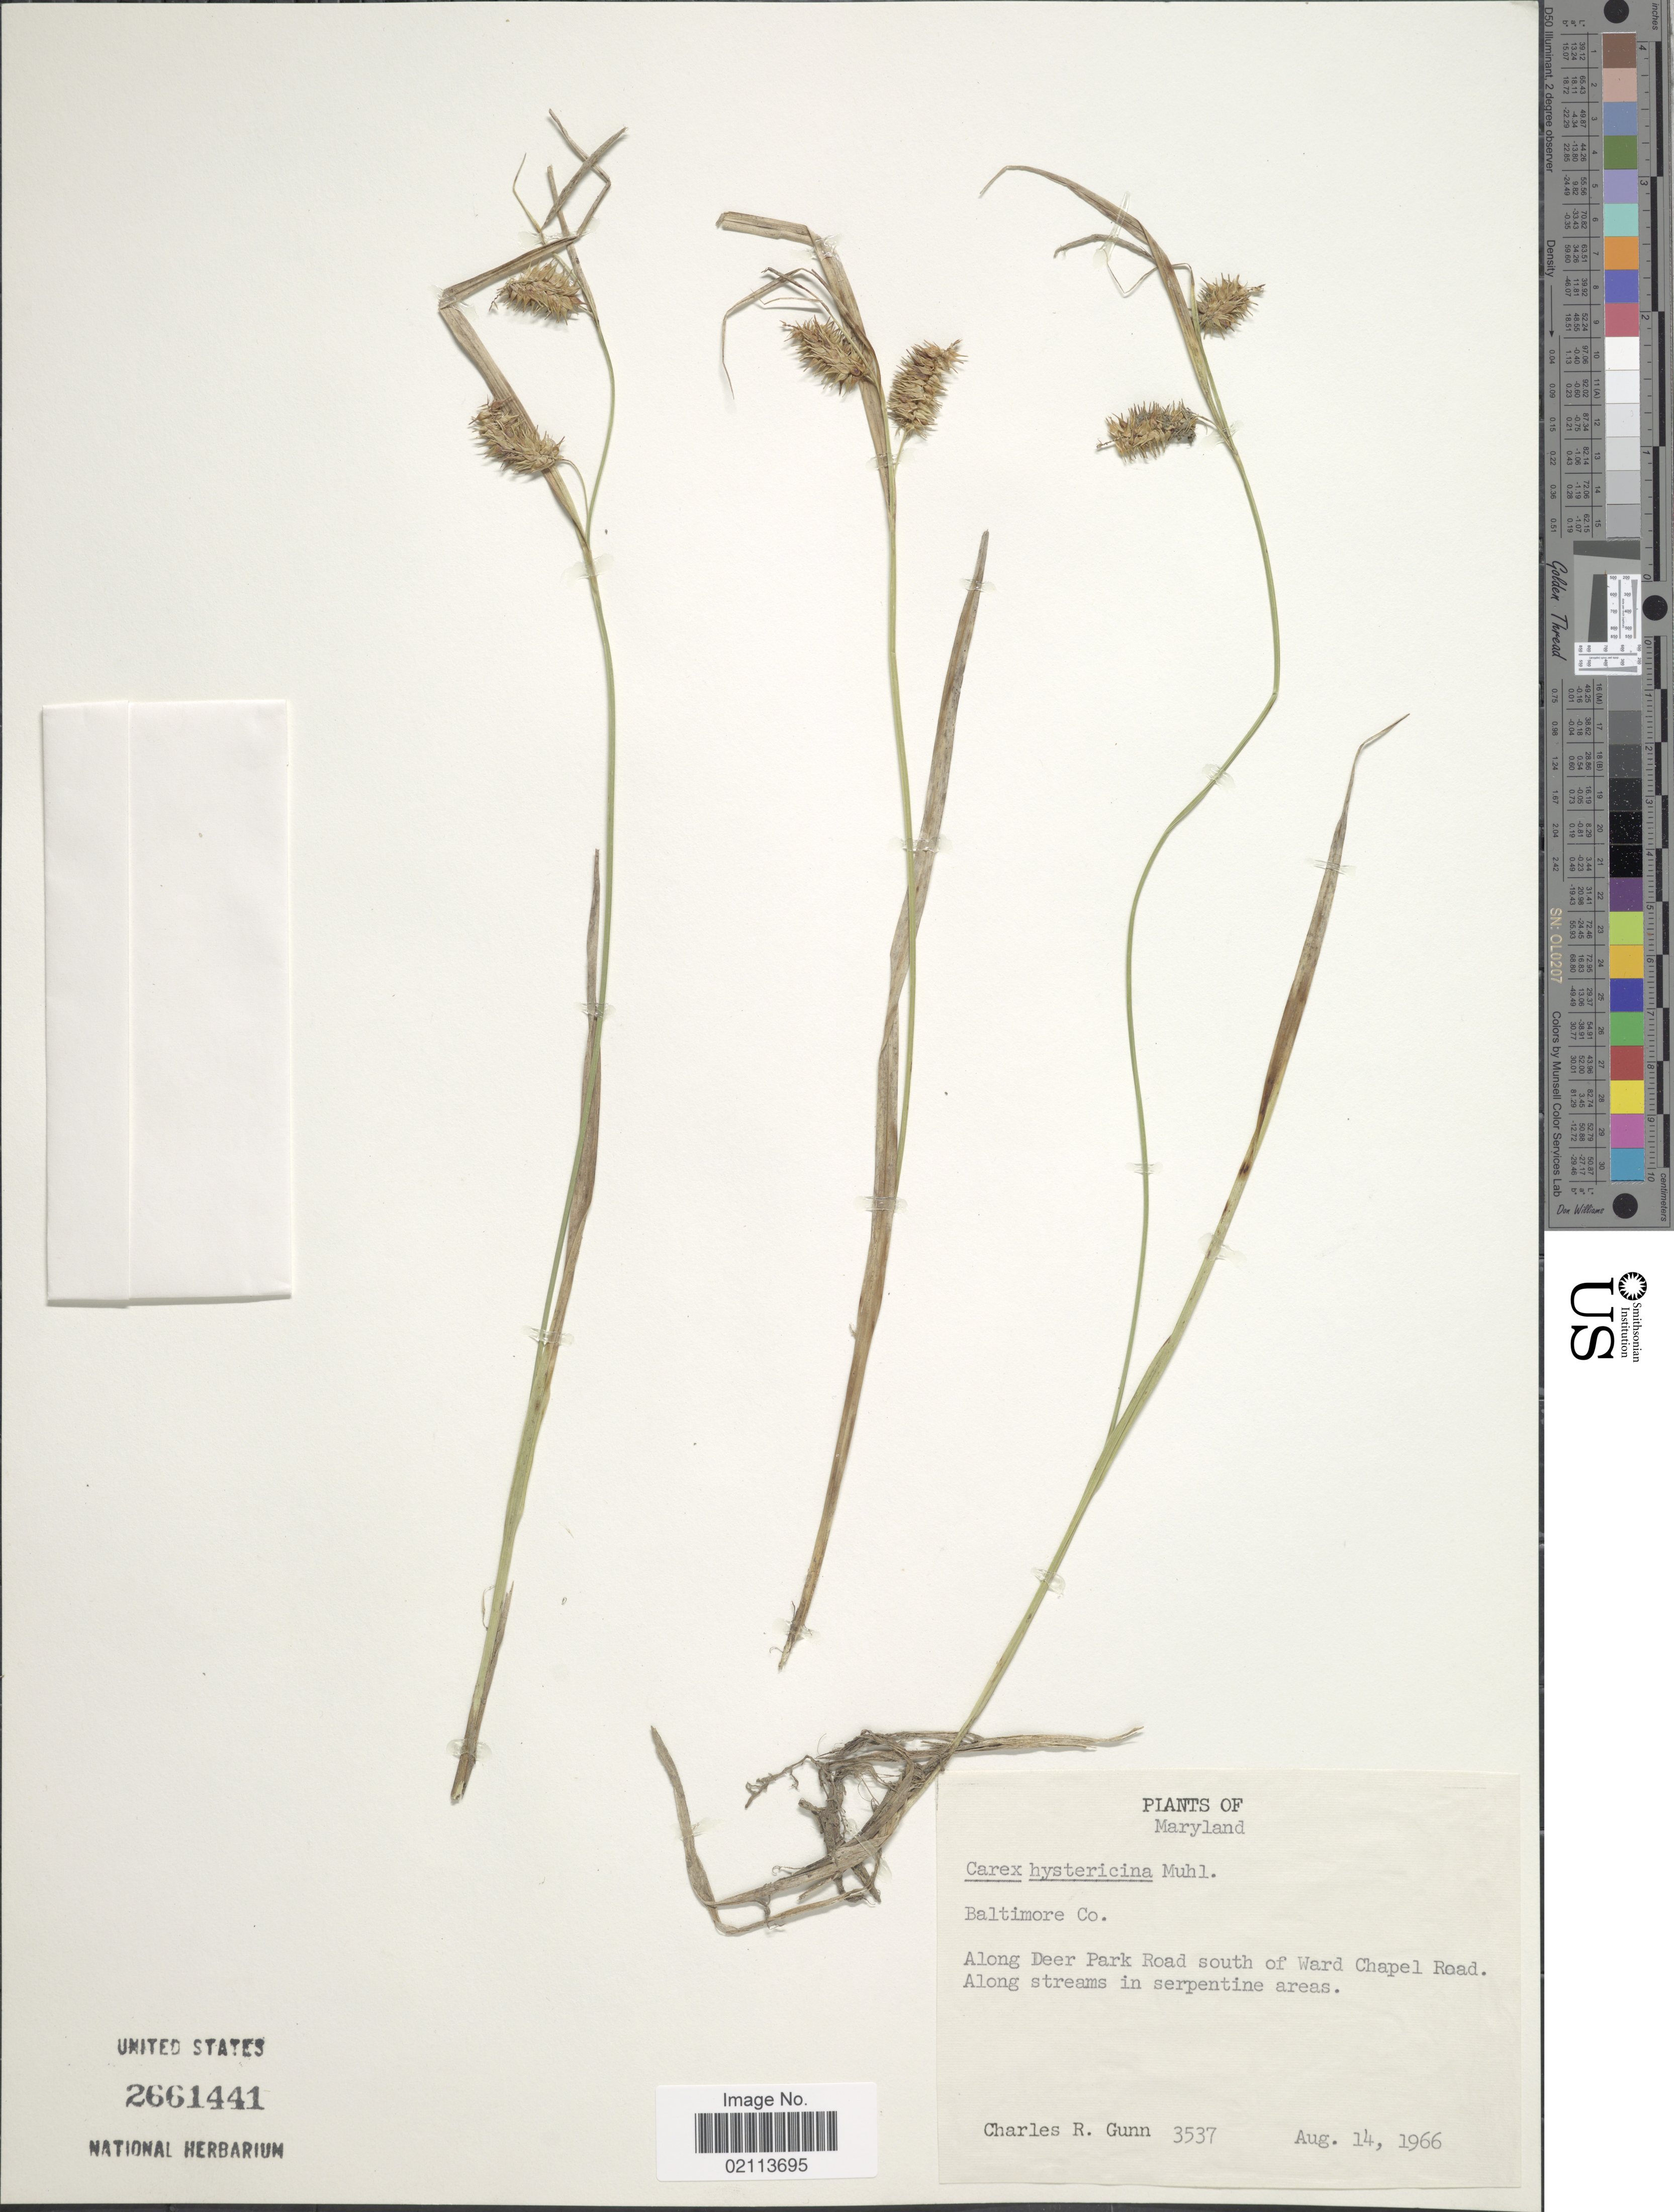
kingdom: Plantae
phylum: Tracheophyta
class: Liliopsida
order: Poales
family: Cyperaceae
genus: Carex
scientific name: Carex hystericina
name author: Muhl. ex Willd.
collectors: C. R. Gunn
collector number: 3537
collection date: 1966-08-14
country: United States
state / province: Maryland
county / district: Baltimore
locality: Baltimore Co., Along Deer Park Road south of Ward Chapel Road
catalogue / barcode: US 2661441